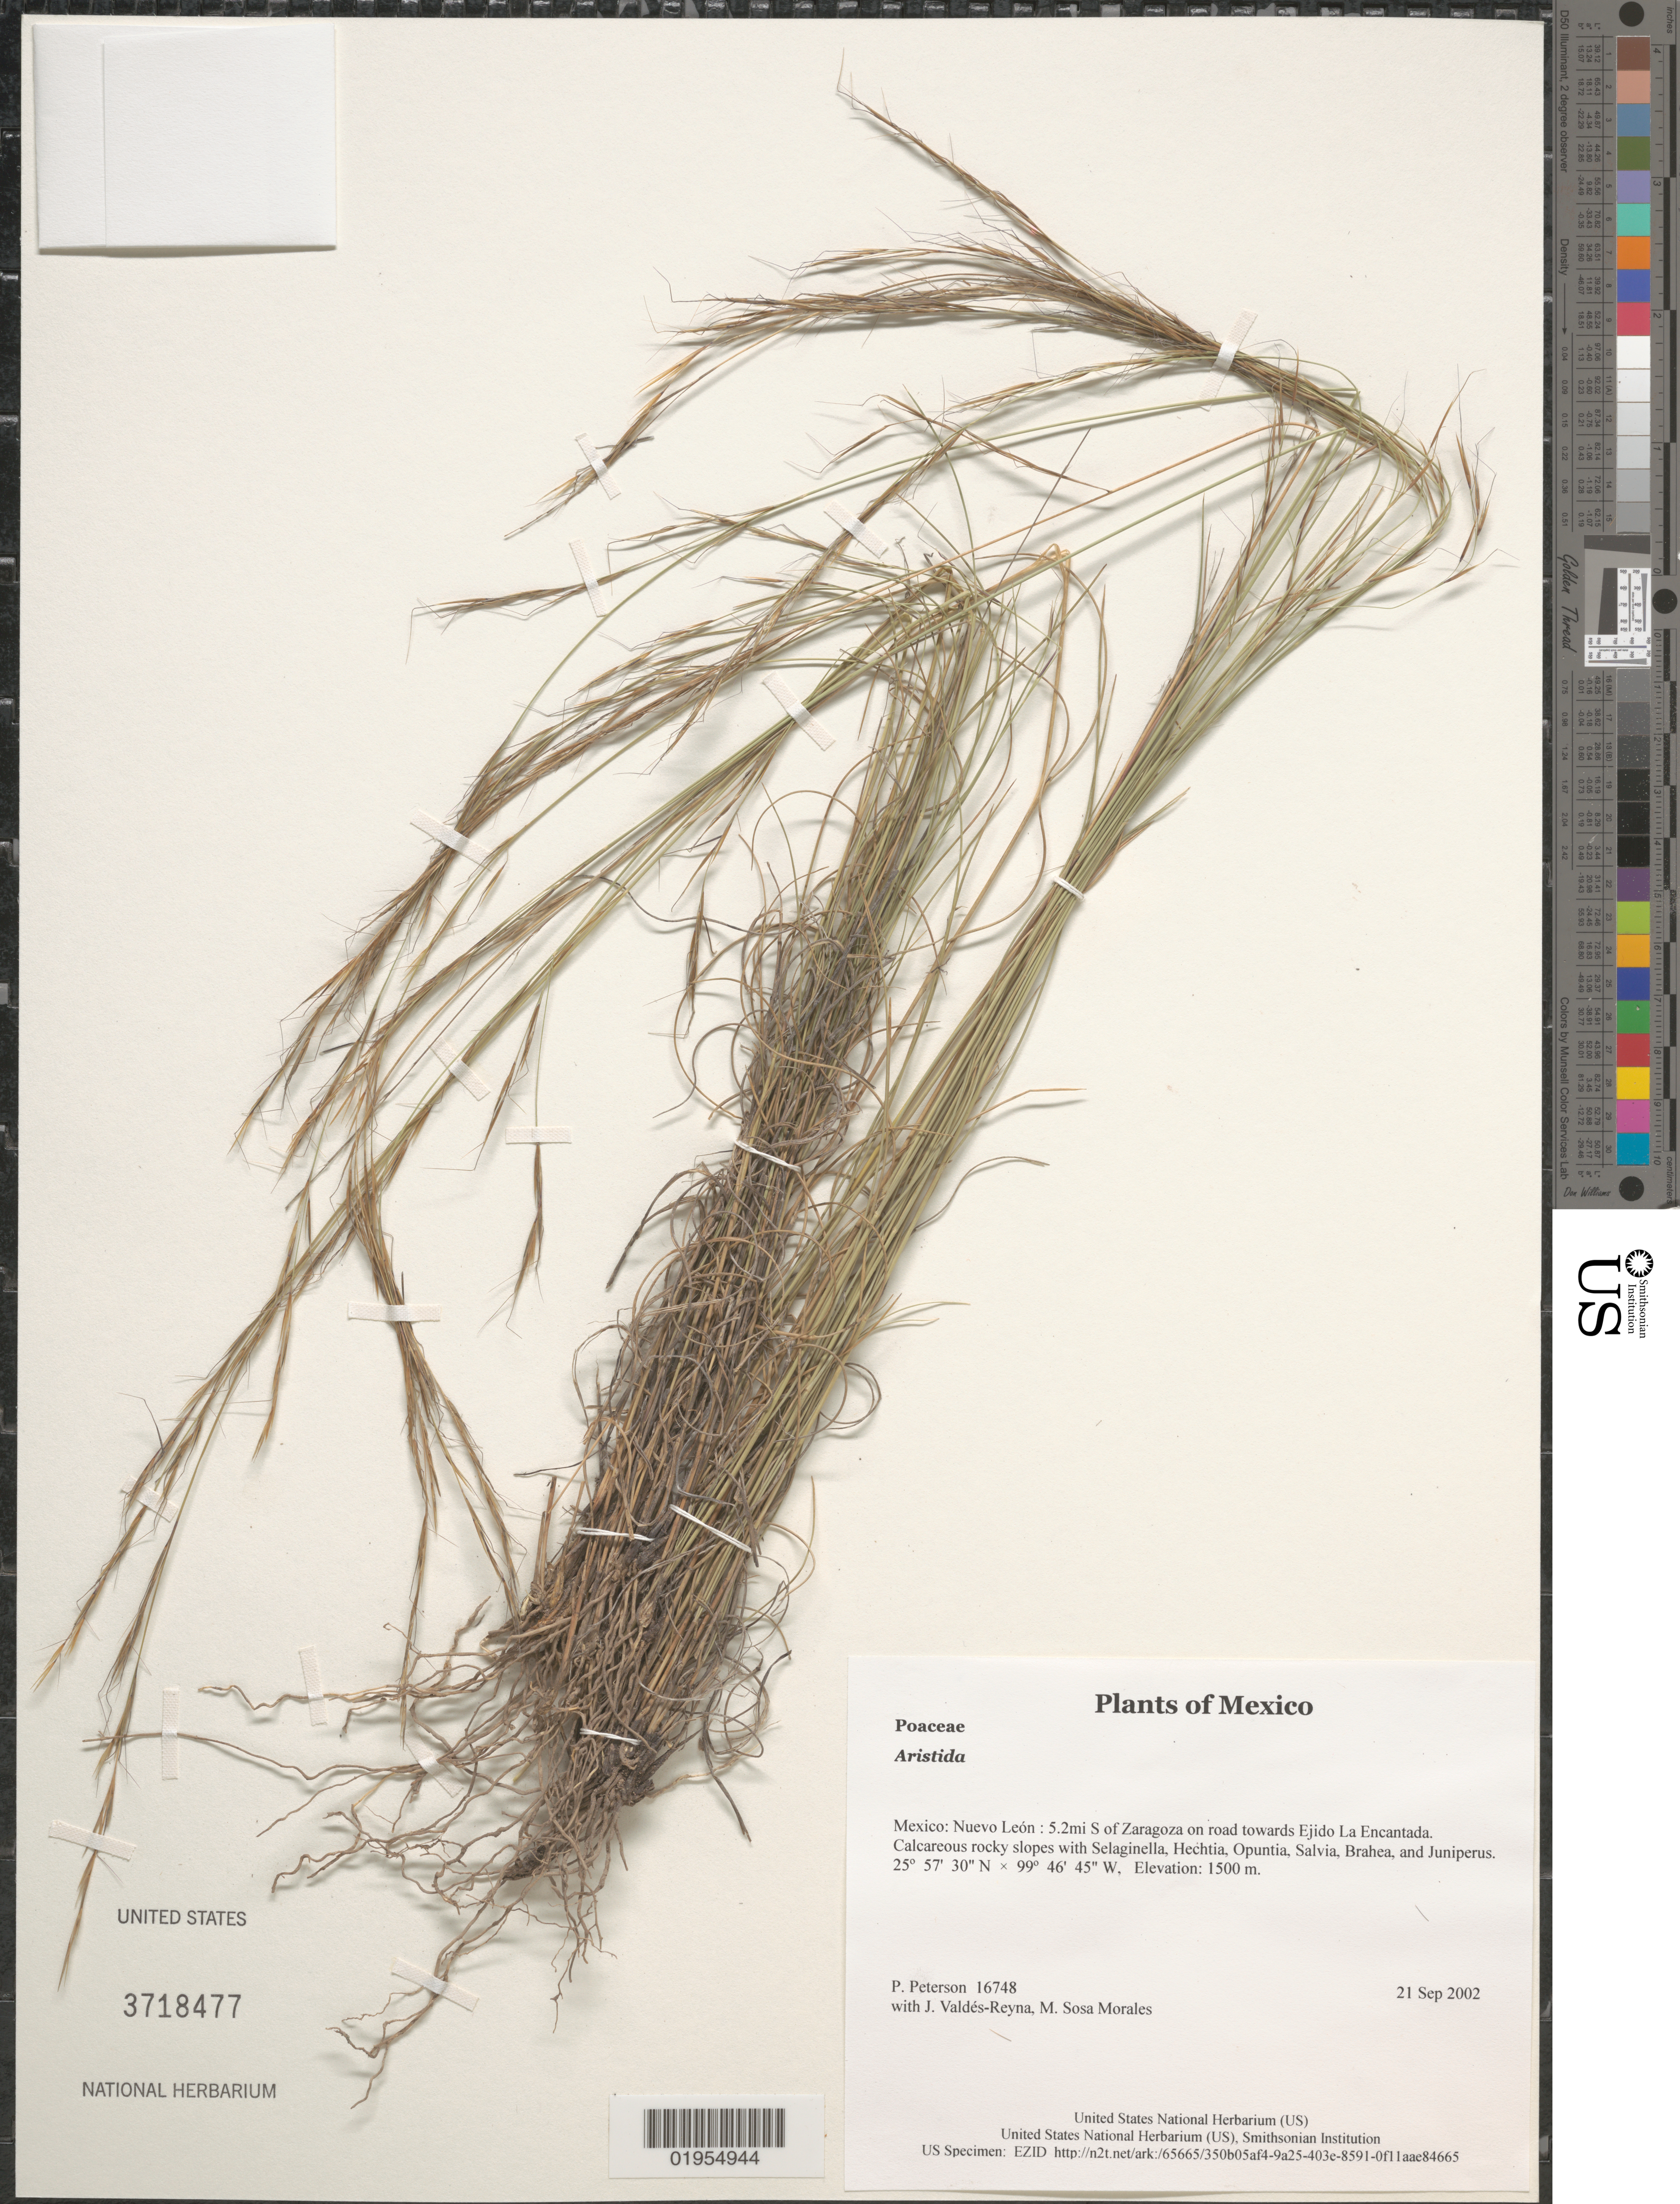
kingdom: Plantae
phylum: Tracheophyta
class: Liliopsida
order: Poales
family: Poaceae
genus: Aristida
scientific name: Aristida sp.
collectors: P. M. Peterson, J. Valdés-Reyna & M. Sosa Morales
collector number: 16748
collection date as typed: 21 Sep 2002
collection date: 2002-09-21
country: Mexico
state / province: Nuevo León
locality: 5.2mi S of Zaragoza on road towards Ejido La Encantada. Calcareous rocky slopes with Selaginella, Hechtia, Opuntia, Salvia, Brahea, and Juniperus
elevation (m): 1500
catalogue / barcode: US 3718477